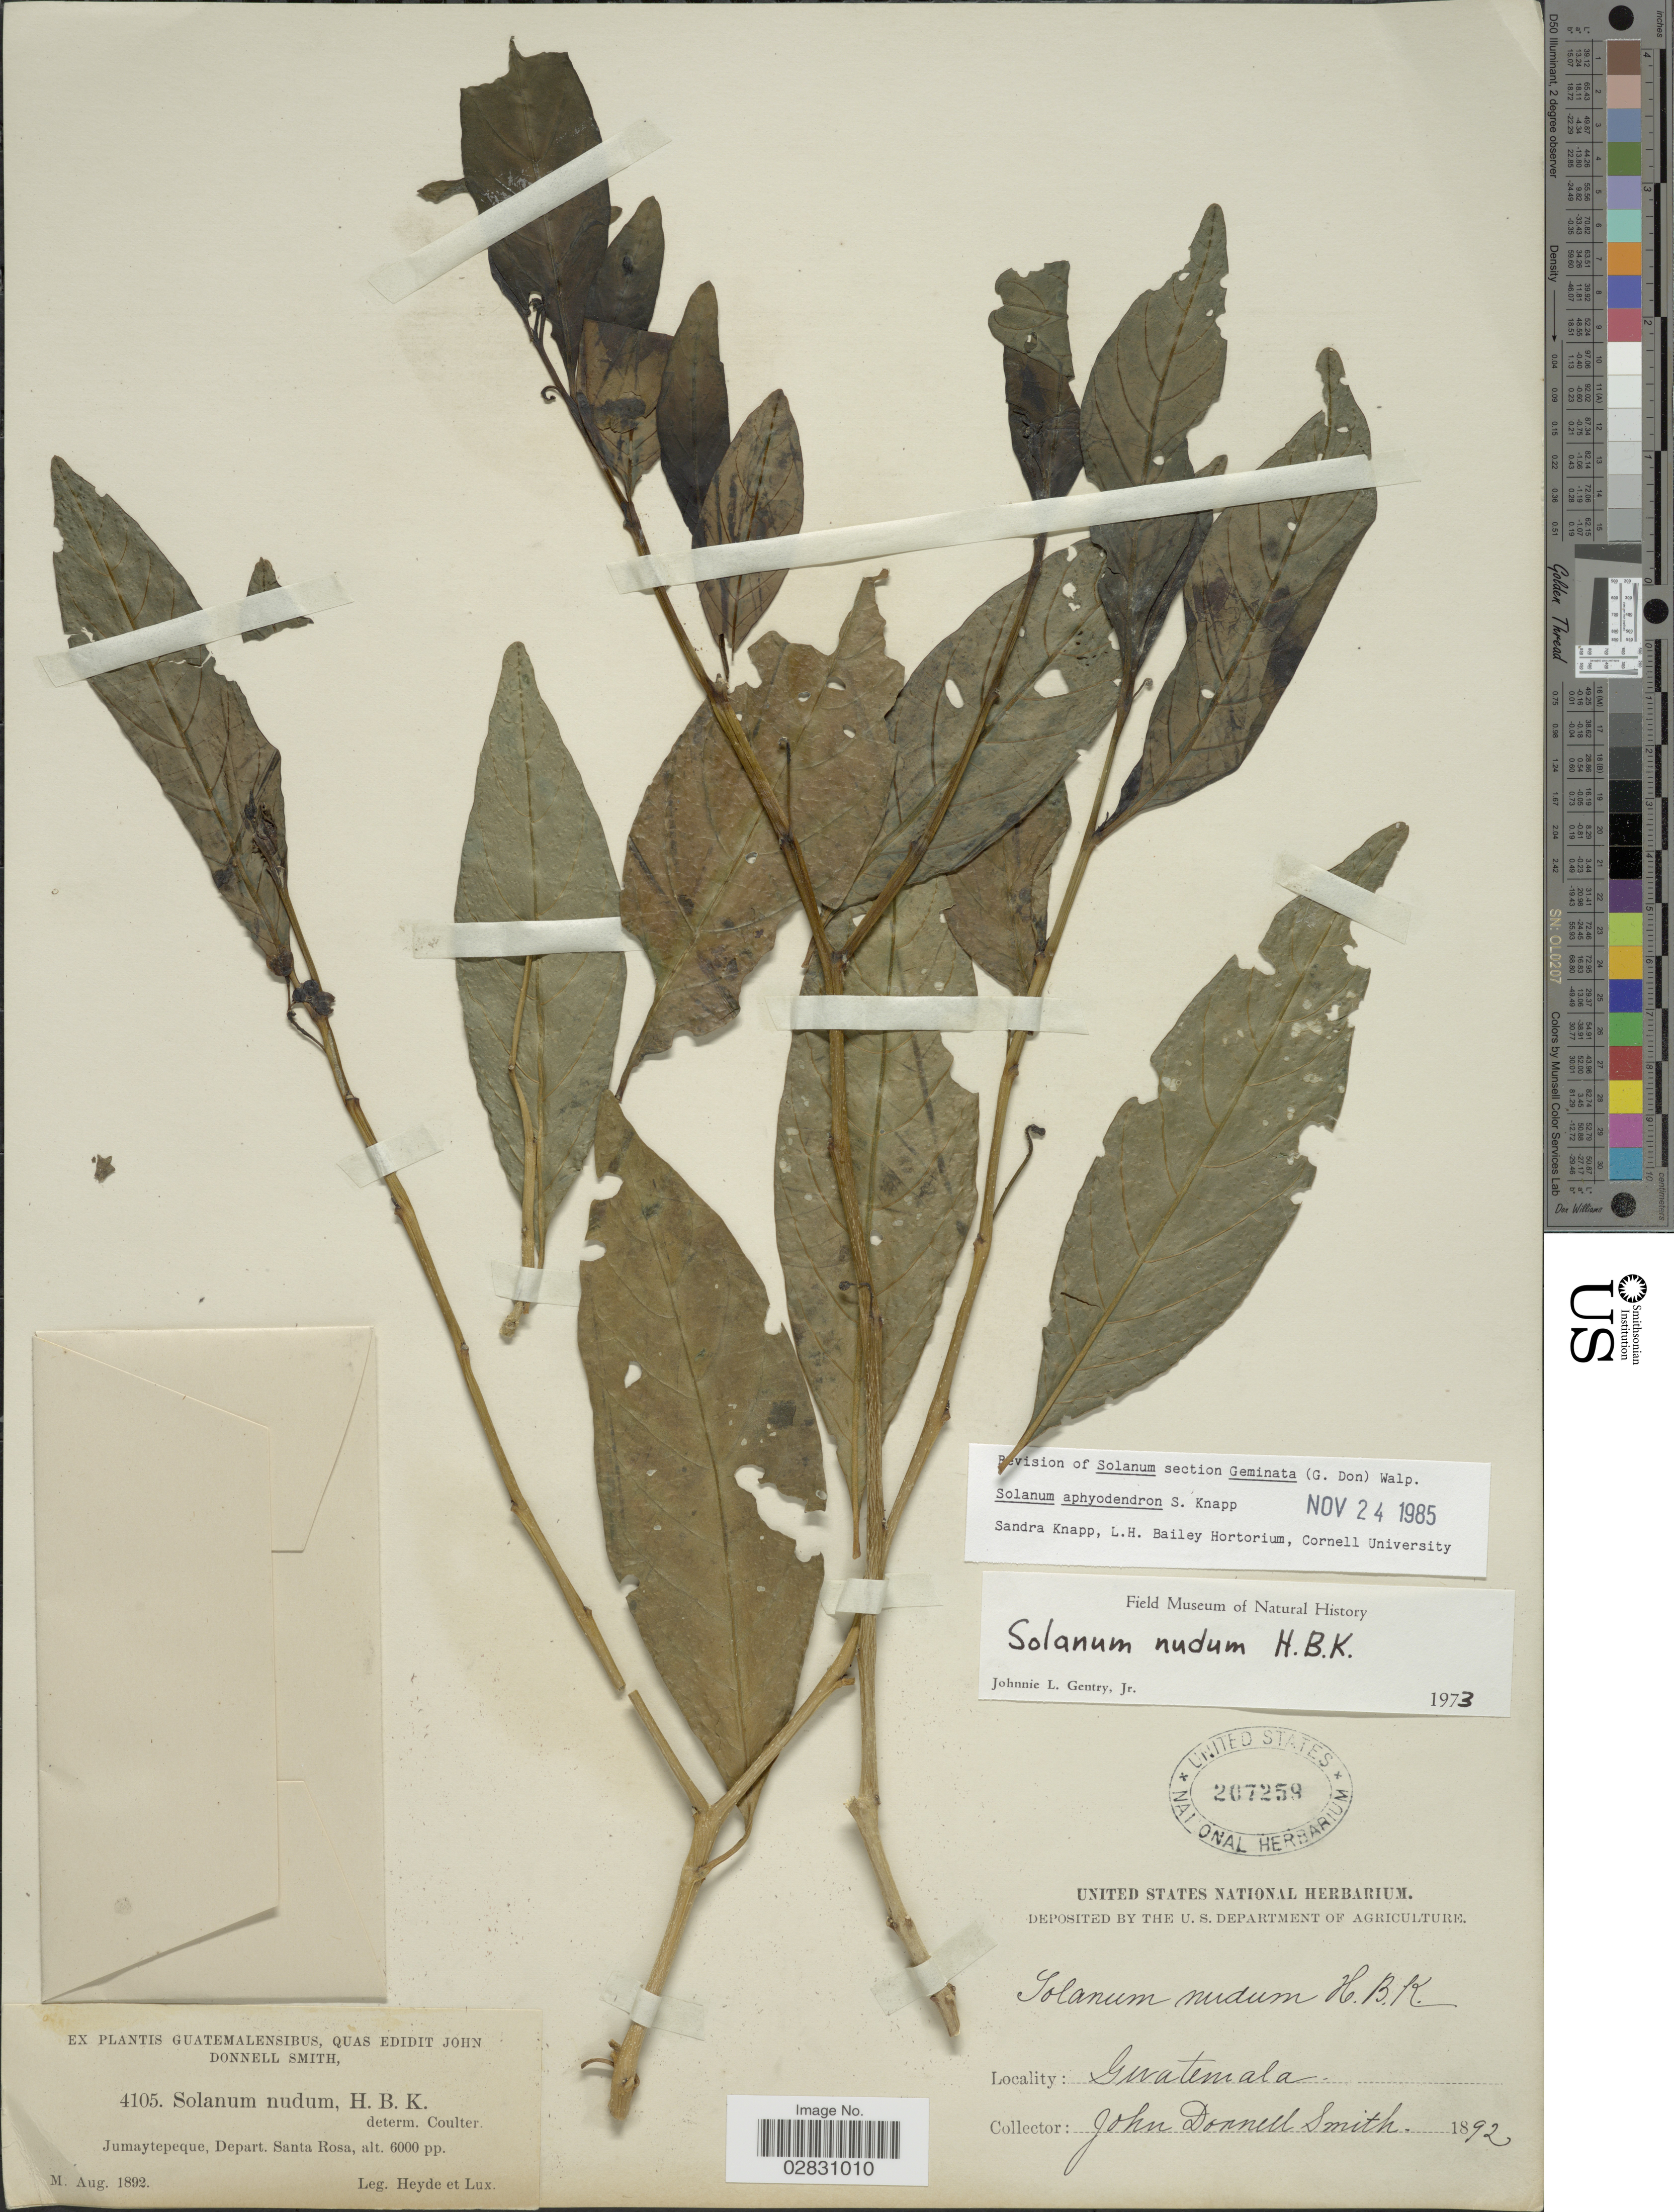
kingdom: Plantae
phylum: Tracheophyta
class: Magnoliopsida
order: Solanales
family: Solanaceae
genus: Solanum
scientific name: Solanum aphyodendron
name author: S. Knapp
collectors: Heyde & Lux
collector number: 4105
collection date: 1892-08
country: Guatemala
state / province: Santa Rosa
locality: Jumaytepeque, Depart. Santa Rosa.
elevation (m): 1829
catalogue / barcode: US 207259